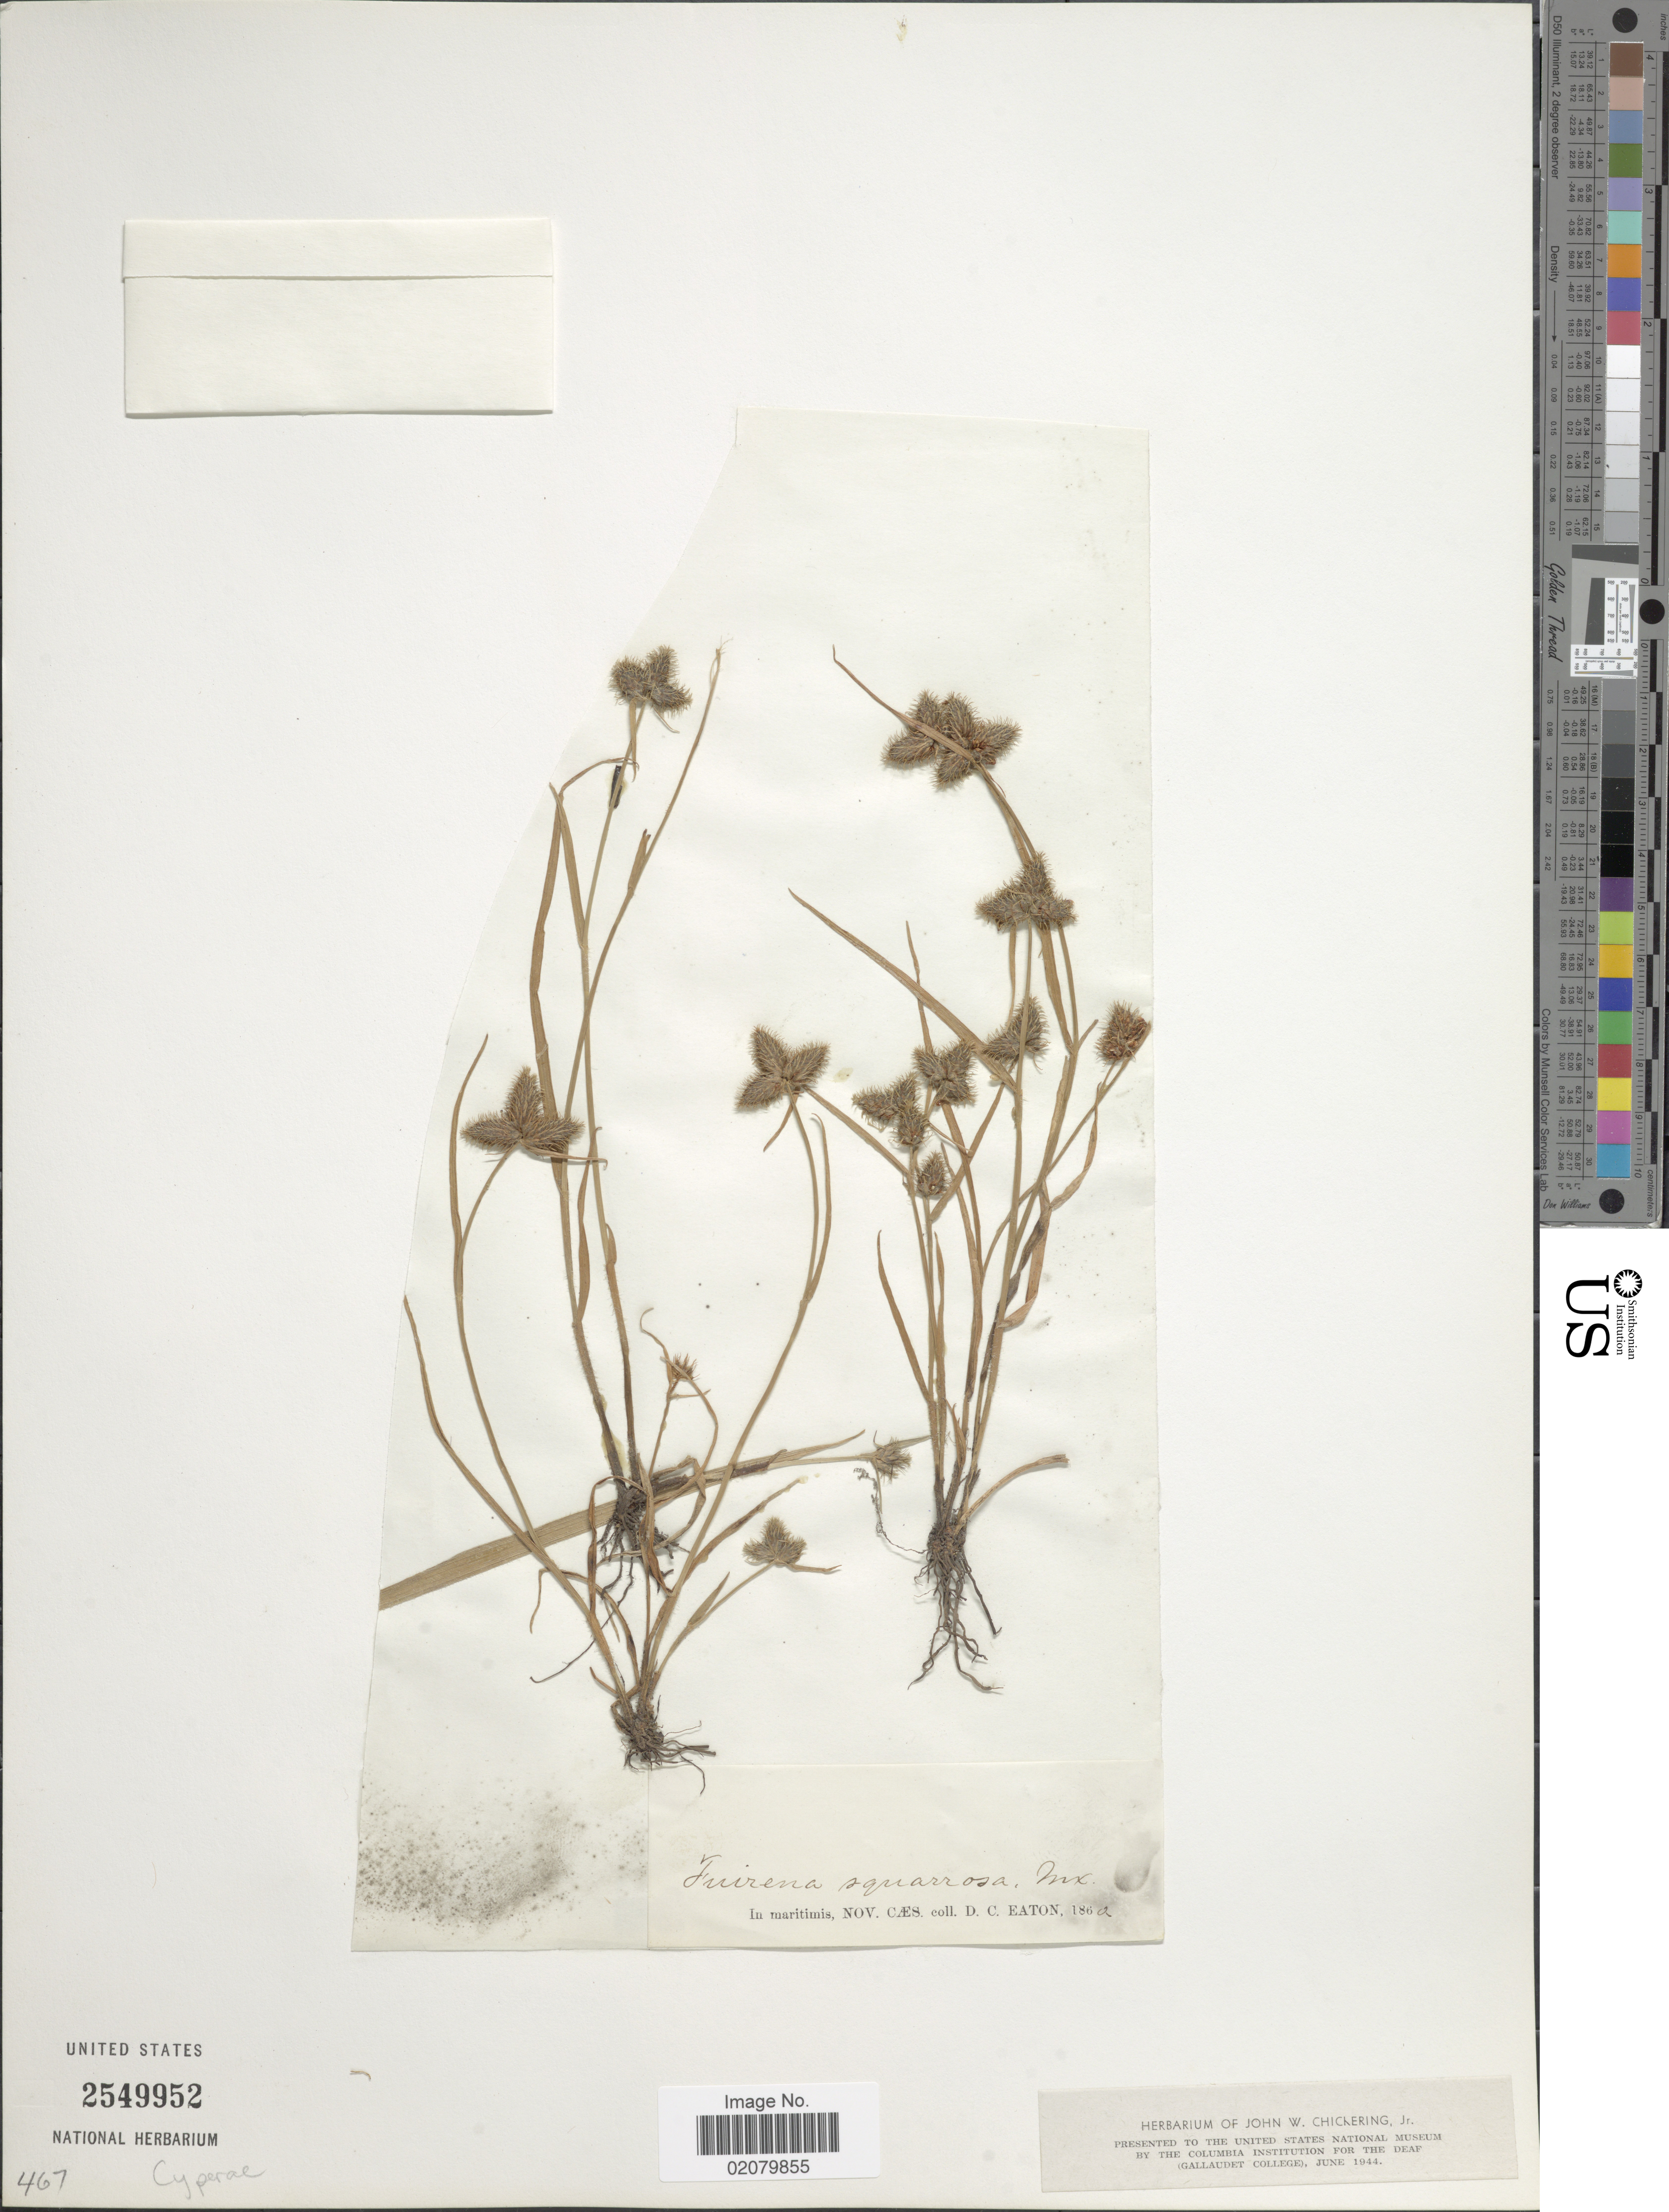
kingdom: Plantae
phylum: Tracheophyta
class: Liliopsida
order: Poales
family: Cyperaceae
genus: Fuirena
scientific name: Fuirena squarrosa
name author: Michx.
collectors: D. Eaton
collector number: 186a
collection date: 1860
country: United States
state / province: New Jersey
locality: In maritimis, Nov, Caes.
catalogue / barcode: US 2549952